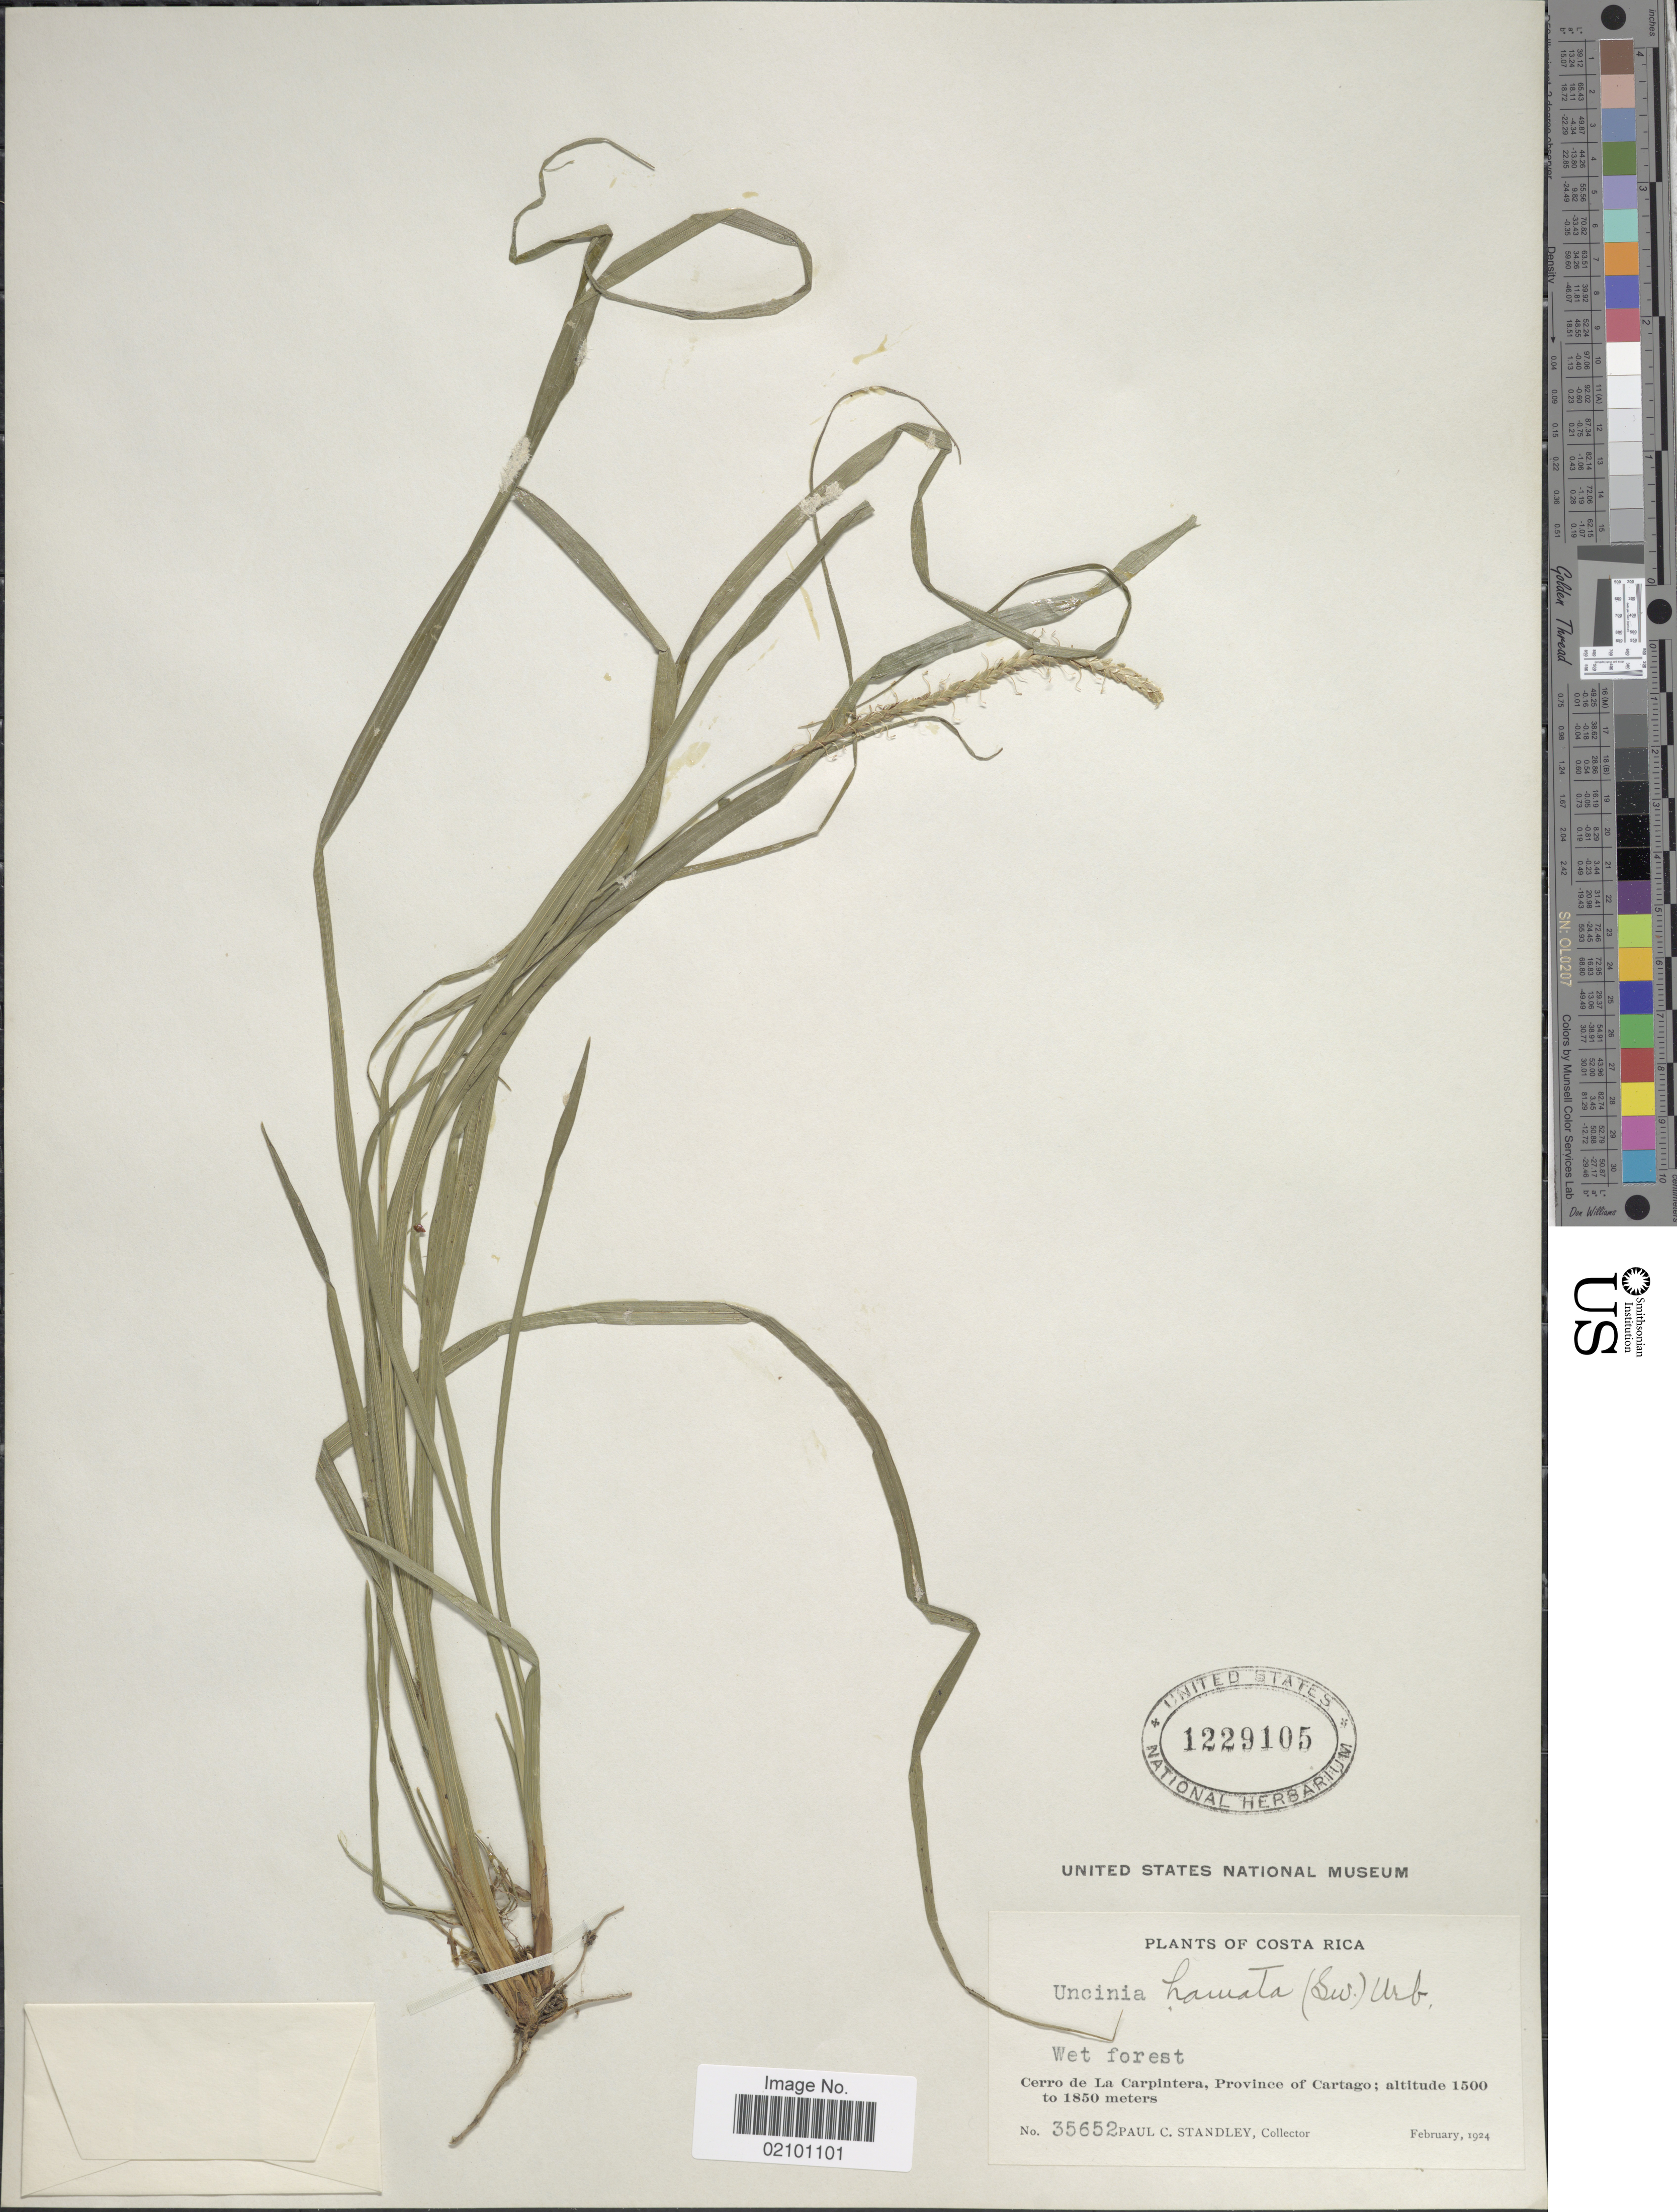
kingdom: Plantae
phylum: Tracheophyta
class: Liliopsida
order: Poales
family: Cyperaceae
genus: Carex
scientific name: Carex hamata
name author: Sw.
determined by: Strong, M. T., (US), Smithsonian Institution - National Museum of Natural History (UNITED STATES)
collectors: P. C. Standley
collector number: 35652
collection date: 1924-02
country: Costa Rica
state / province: Cartago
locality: Cerro de La Carpintera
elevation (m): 1500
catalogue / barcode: US 1229105